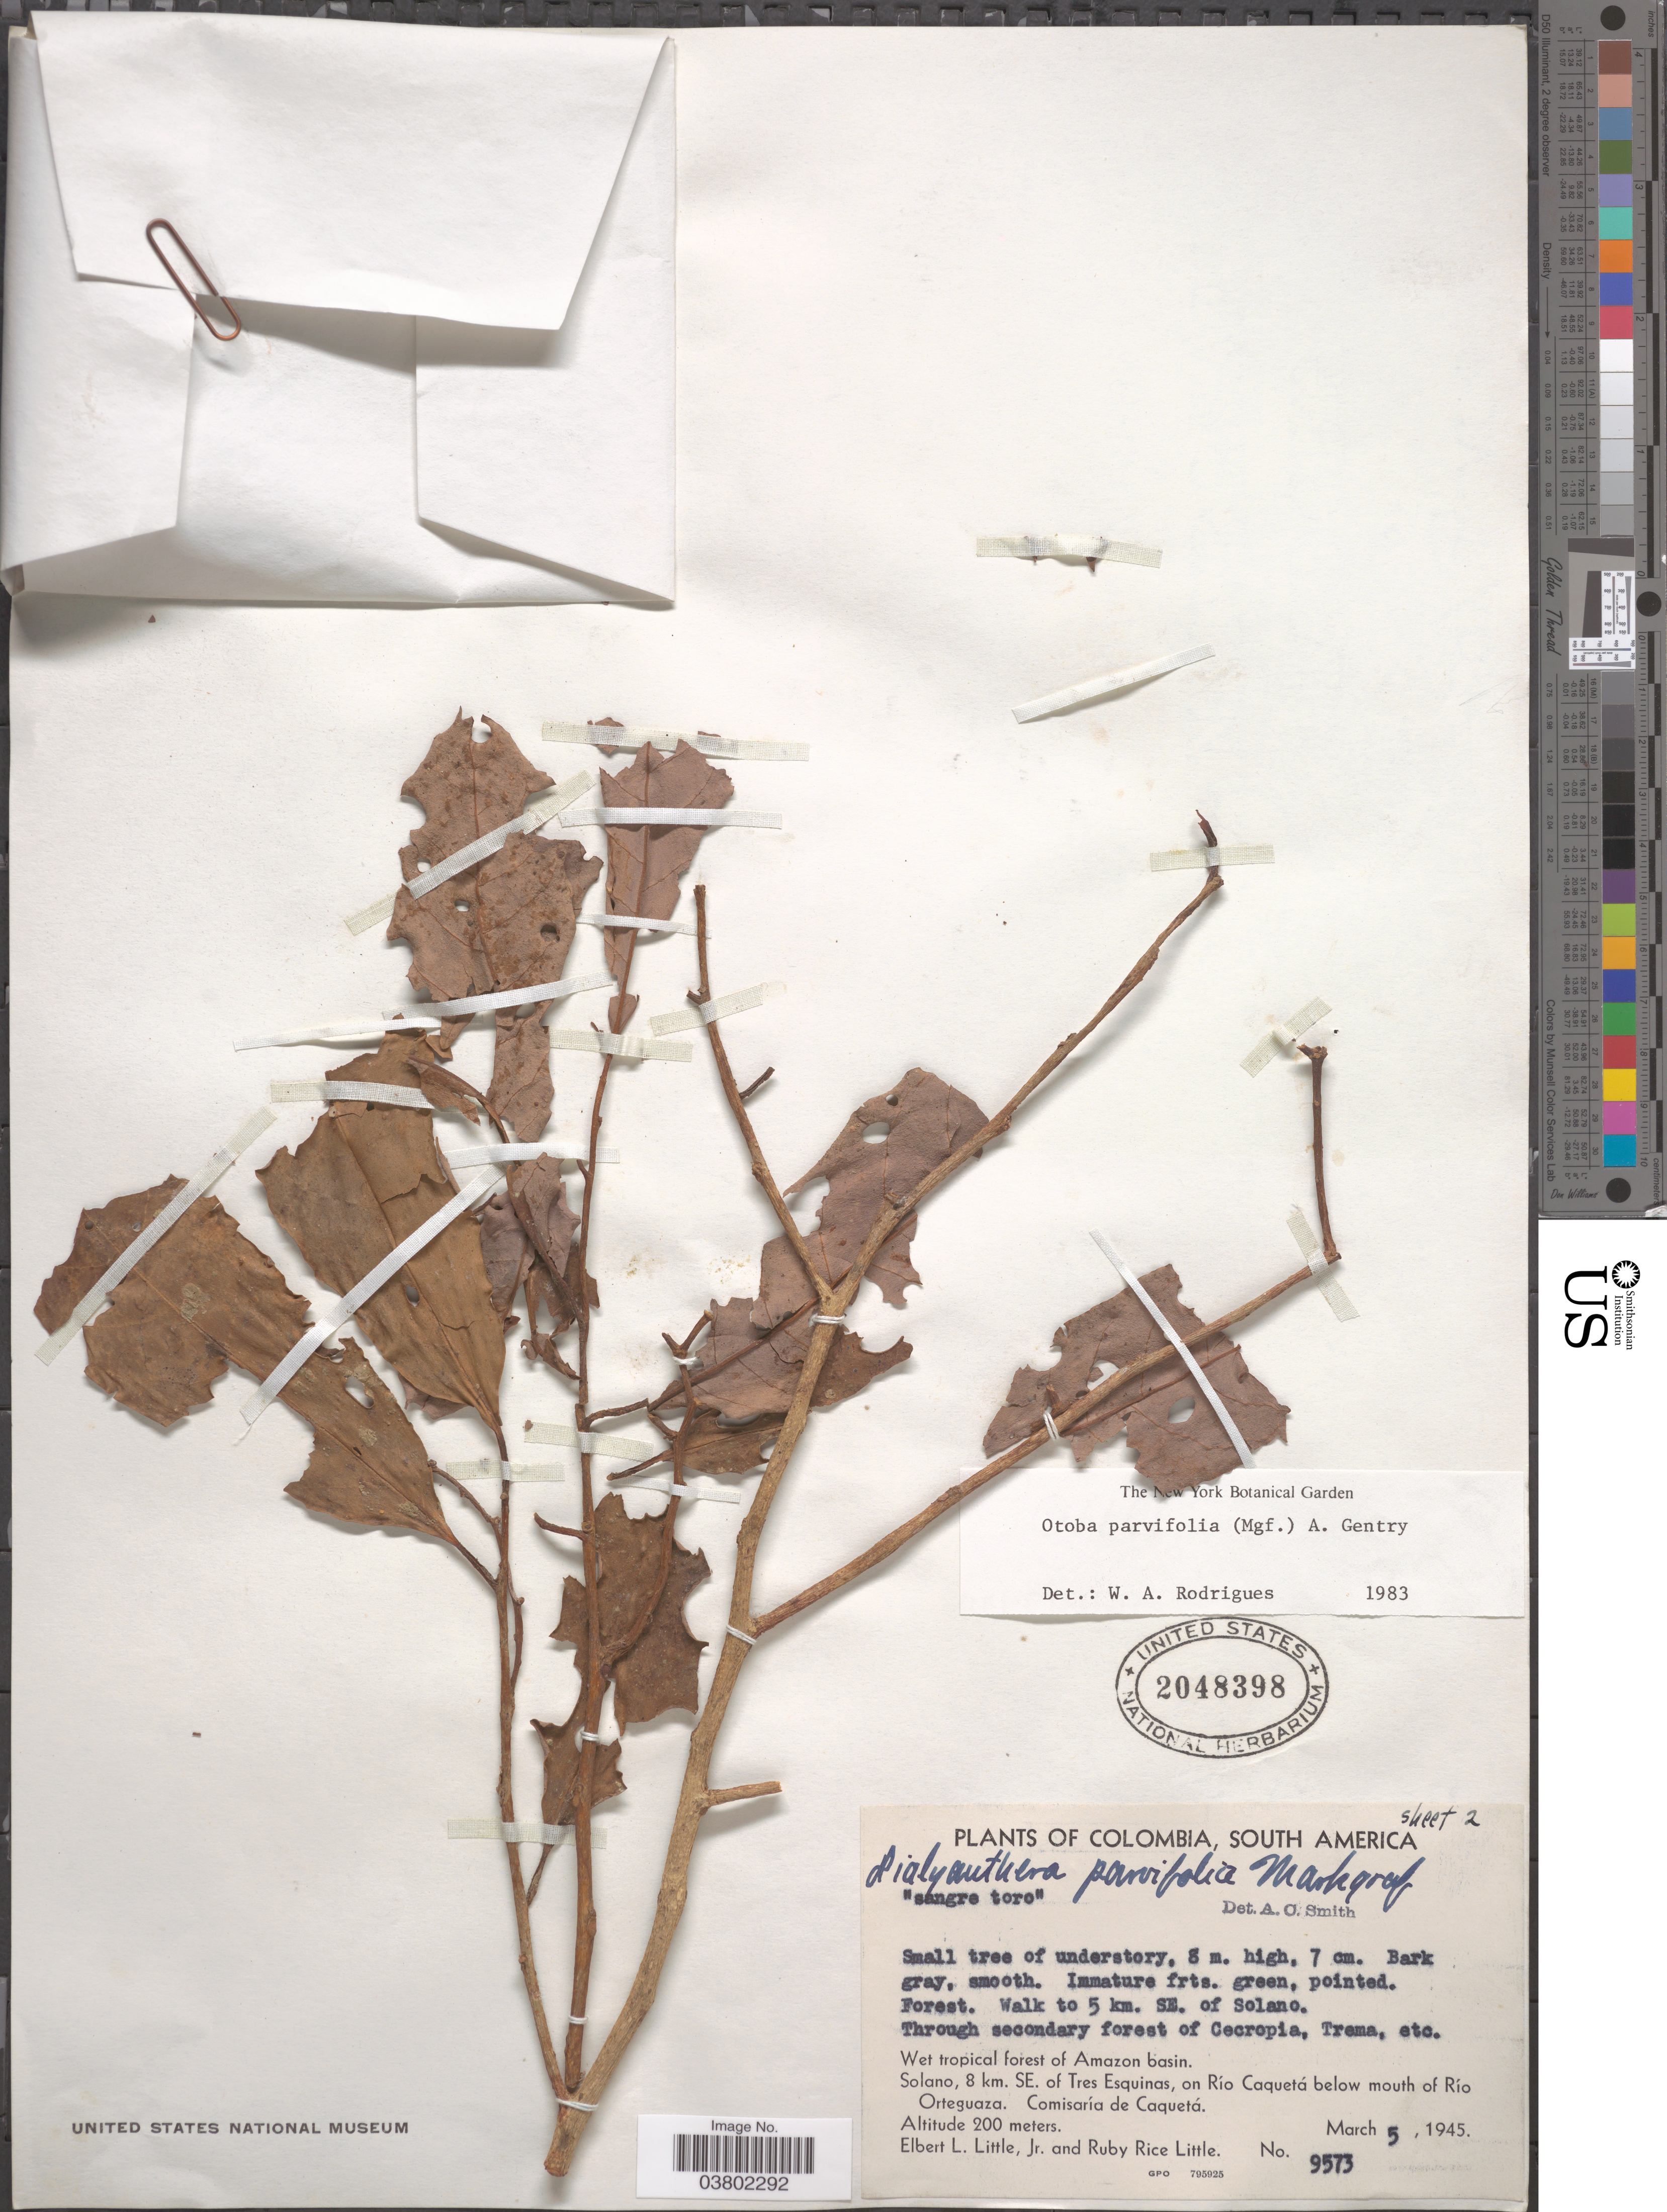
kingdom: Plantae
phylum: Tracheophyta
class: Magnoliopsida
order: Magnoliales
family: Myristicaceae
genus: Otoba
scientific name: Otoba parvifolia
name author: (Markgr.) A.H. Gentry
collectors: E. L. Little & R. R. Little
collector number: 9573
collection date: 1945-03-05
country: Colombia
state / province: Caquetá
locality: Walk to 5 km. SE. of Solano. Wet tropical forest of Amazon basin. Solano, 8 km. SE. of Tres Esquinas, on Río Caquetá below mouth of Río Orteguaza. Comisaría de Caquetá.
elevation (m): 200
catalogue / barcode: US 2048398